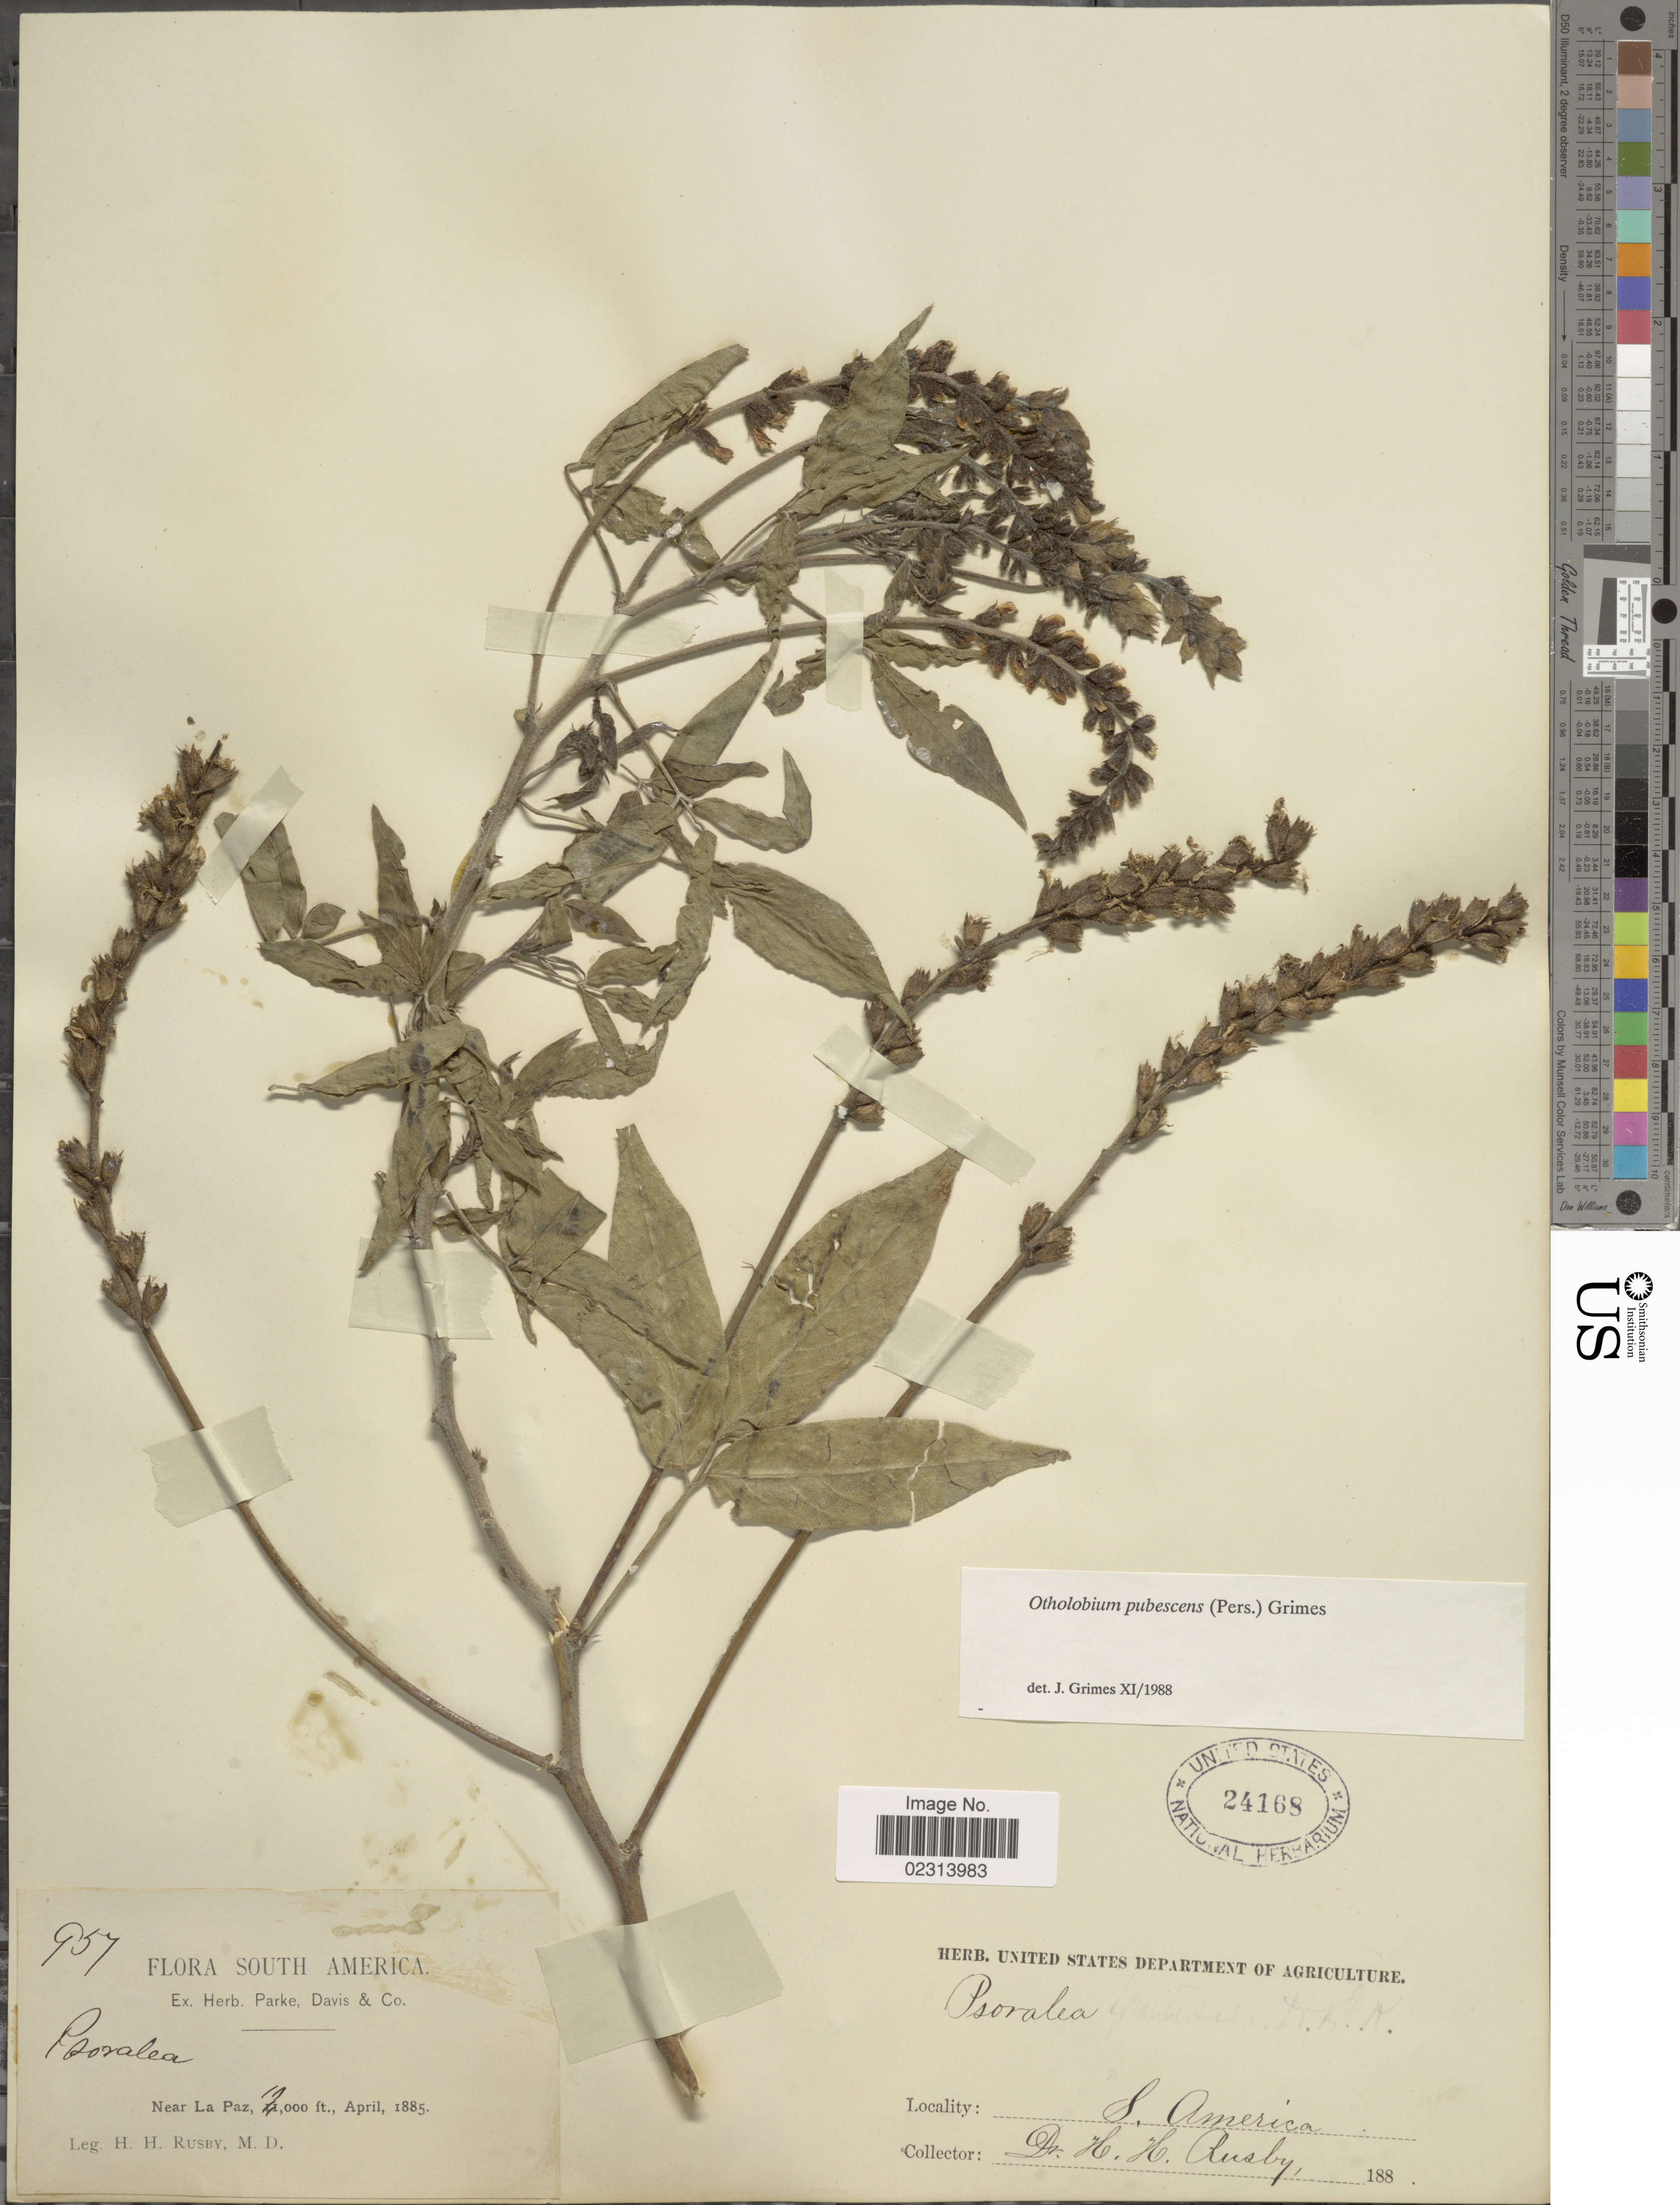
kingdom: Plantae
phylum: Tracheophyta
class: Magnoliopsida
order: Fabales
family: Fabaceae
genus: Otholobium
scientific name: Otholobium pubescens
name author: (Poir.) J.W. Grimes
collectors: H. H. Rusby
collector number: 957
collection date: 1885-04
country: Bolivia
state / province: La Paz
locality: Near La Paz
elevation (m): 3962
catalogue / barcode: US 24168